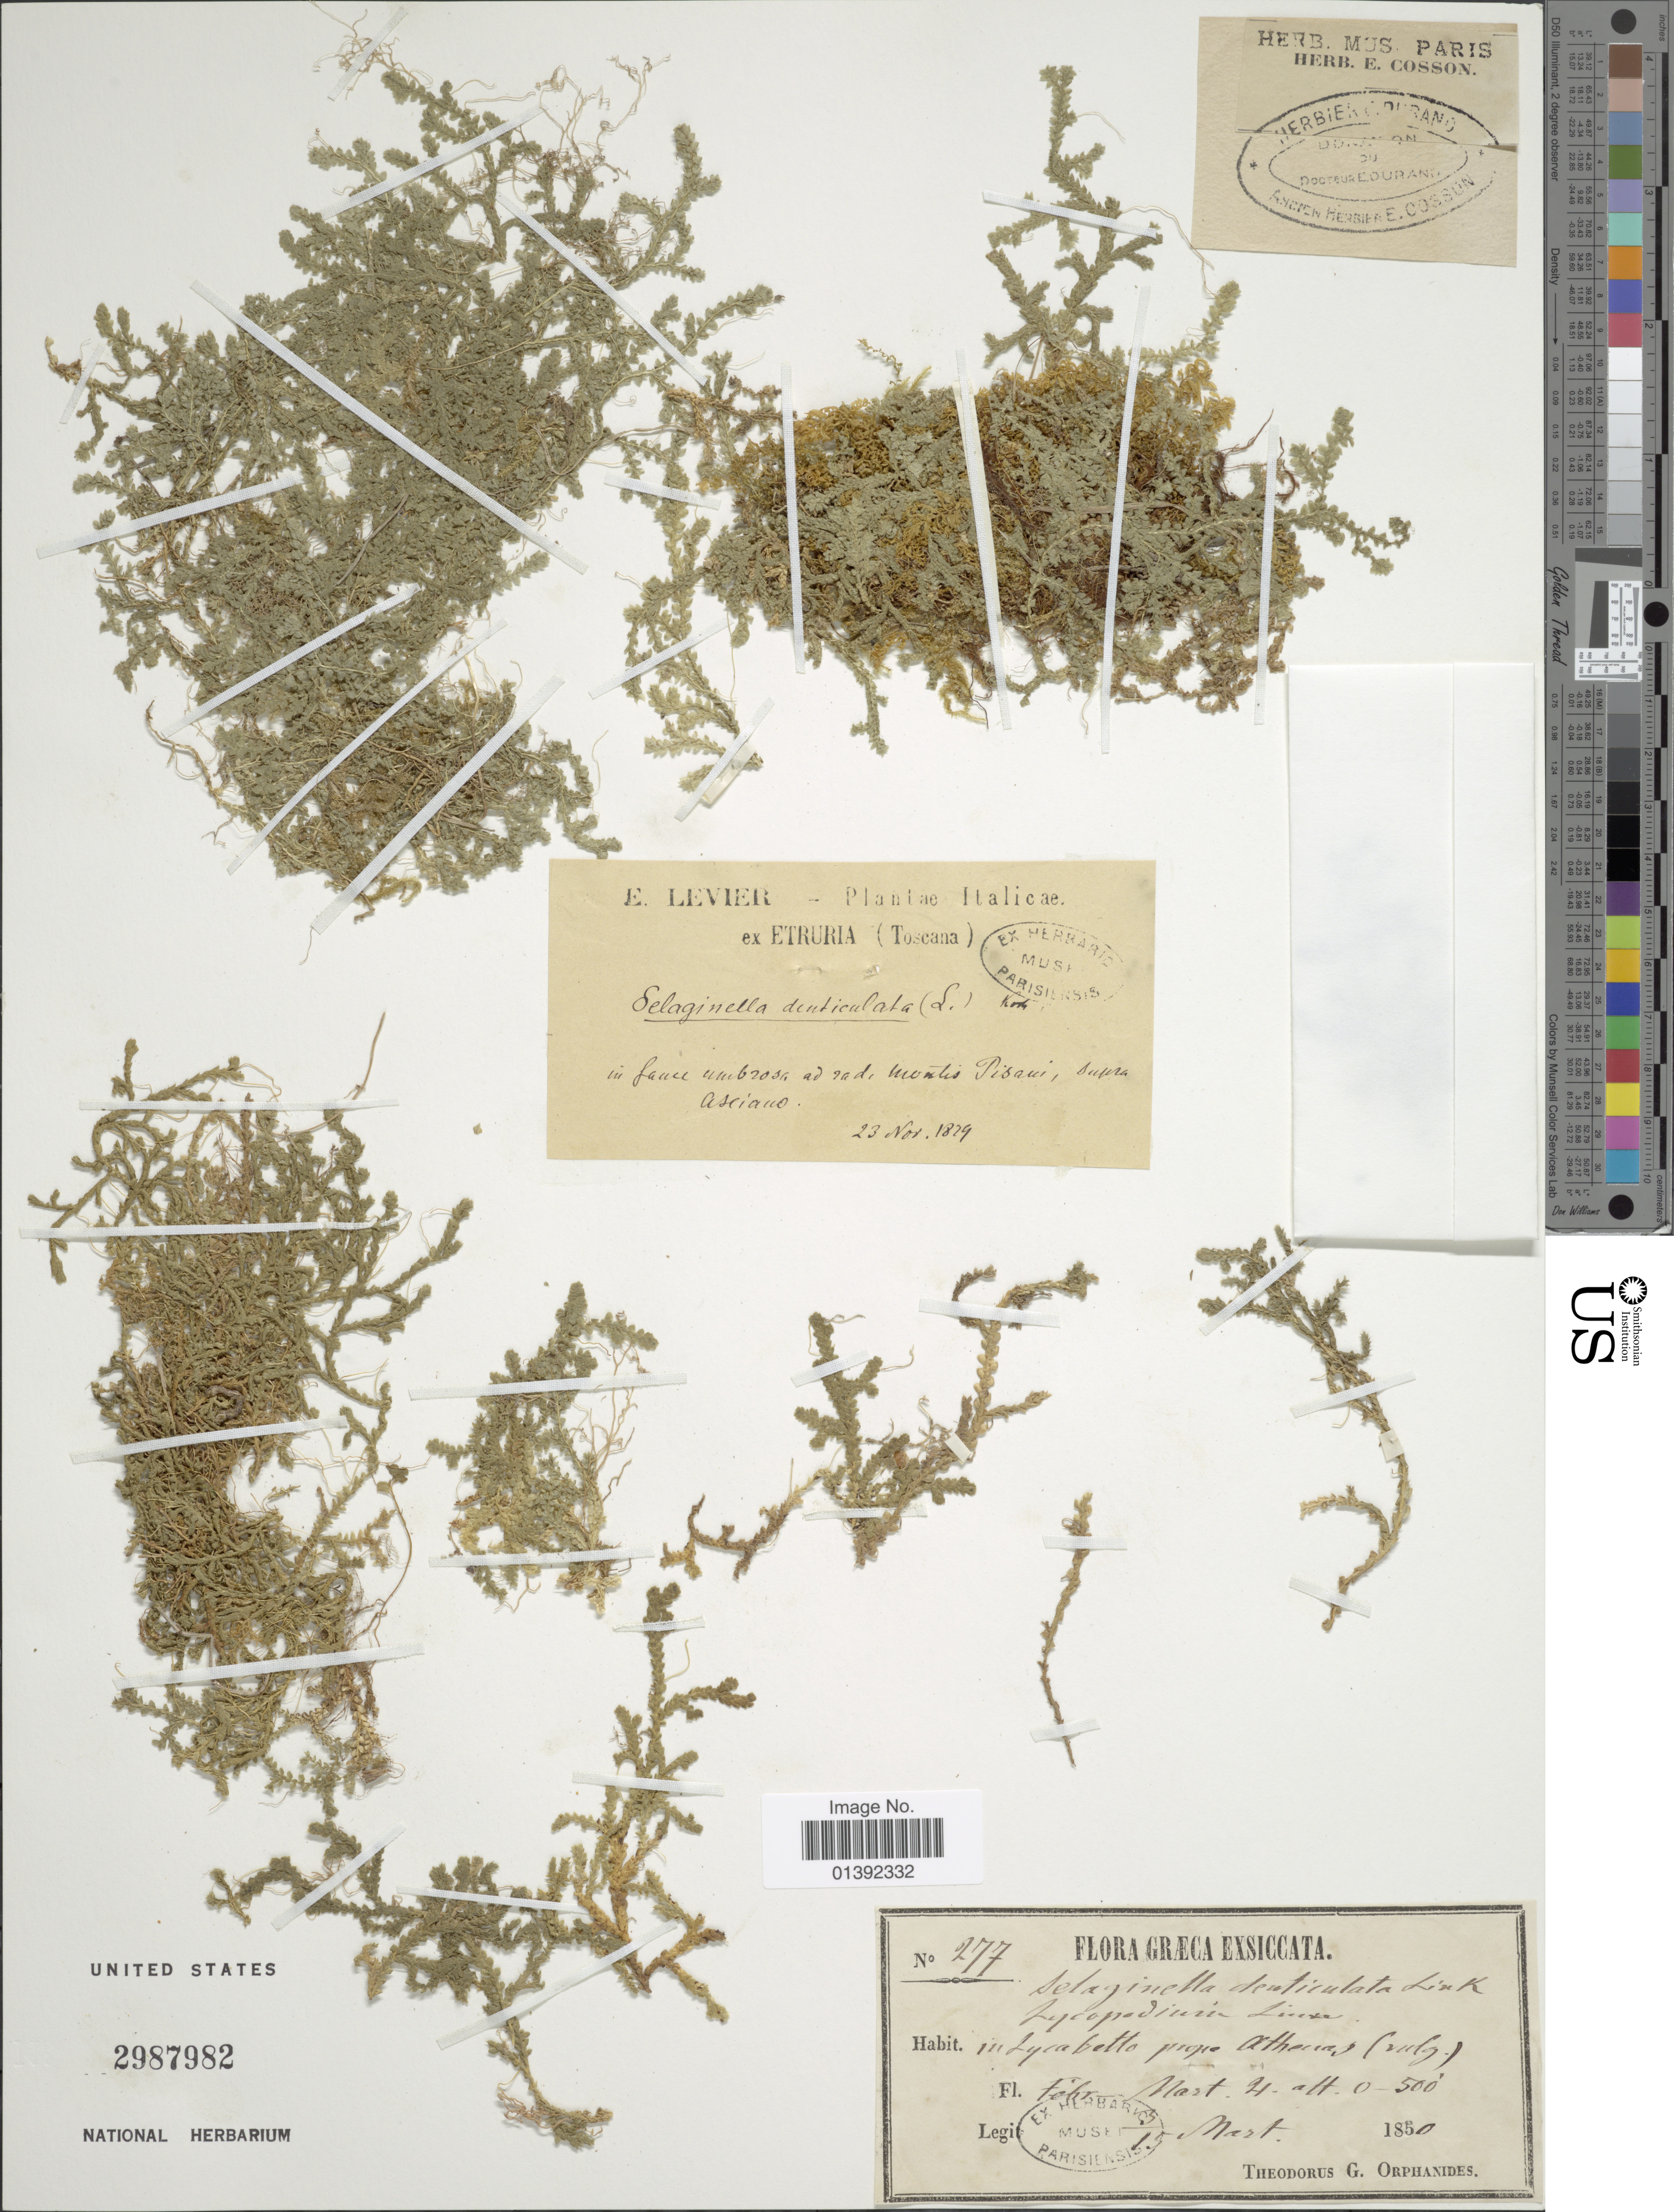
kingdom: Plantae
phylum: Tracheophyta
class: Lycopodiopsida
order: Selaginellales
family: Selaginellaceae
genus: Selaginella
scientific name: Selaginella denticulata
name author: (L.) Spring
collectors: É. Levier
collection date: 1829-11-23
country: Italy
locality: Montis Pisani, supra Asciano [interpreted]